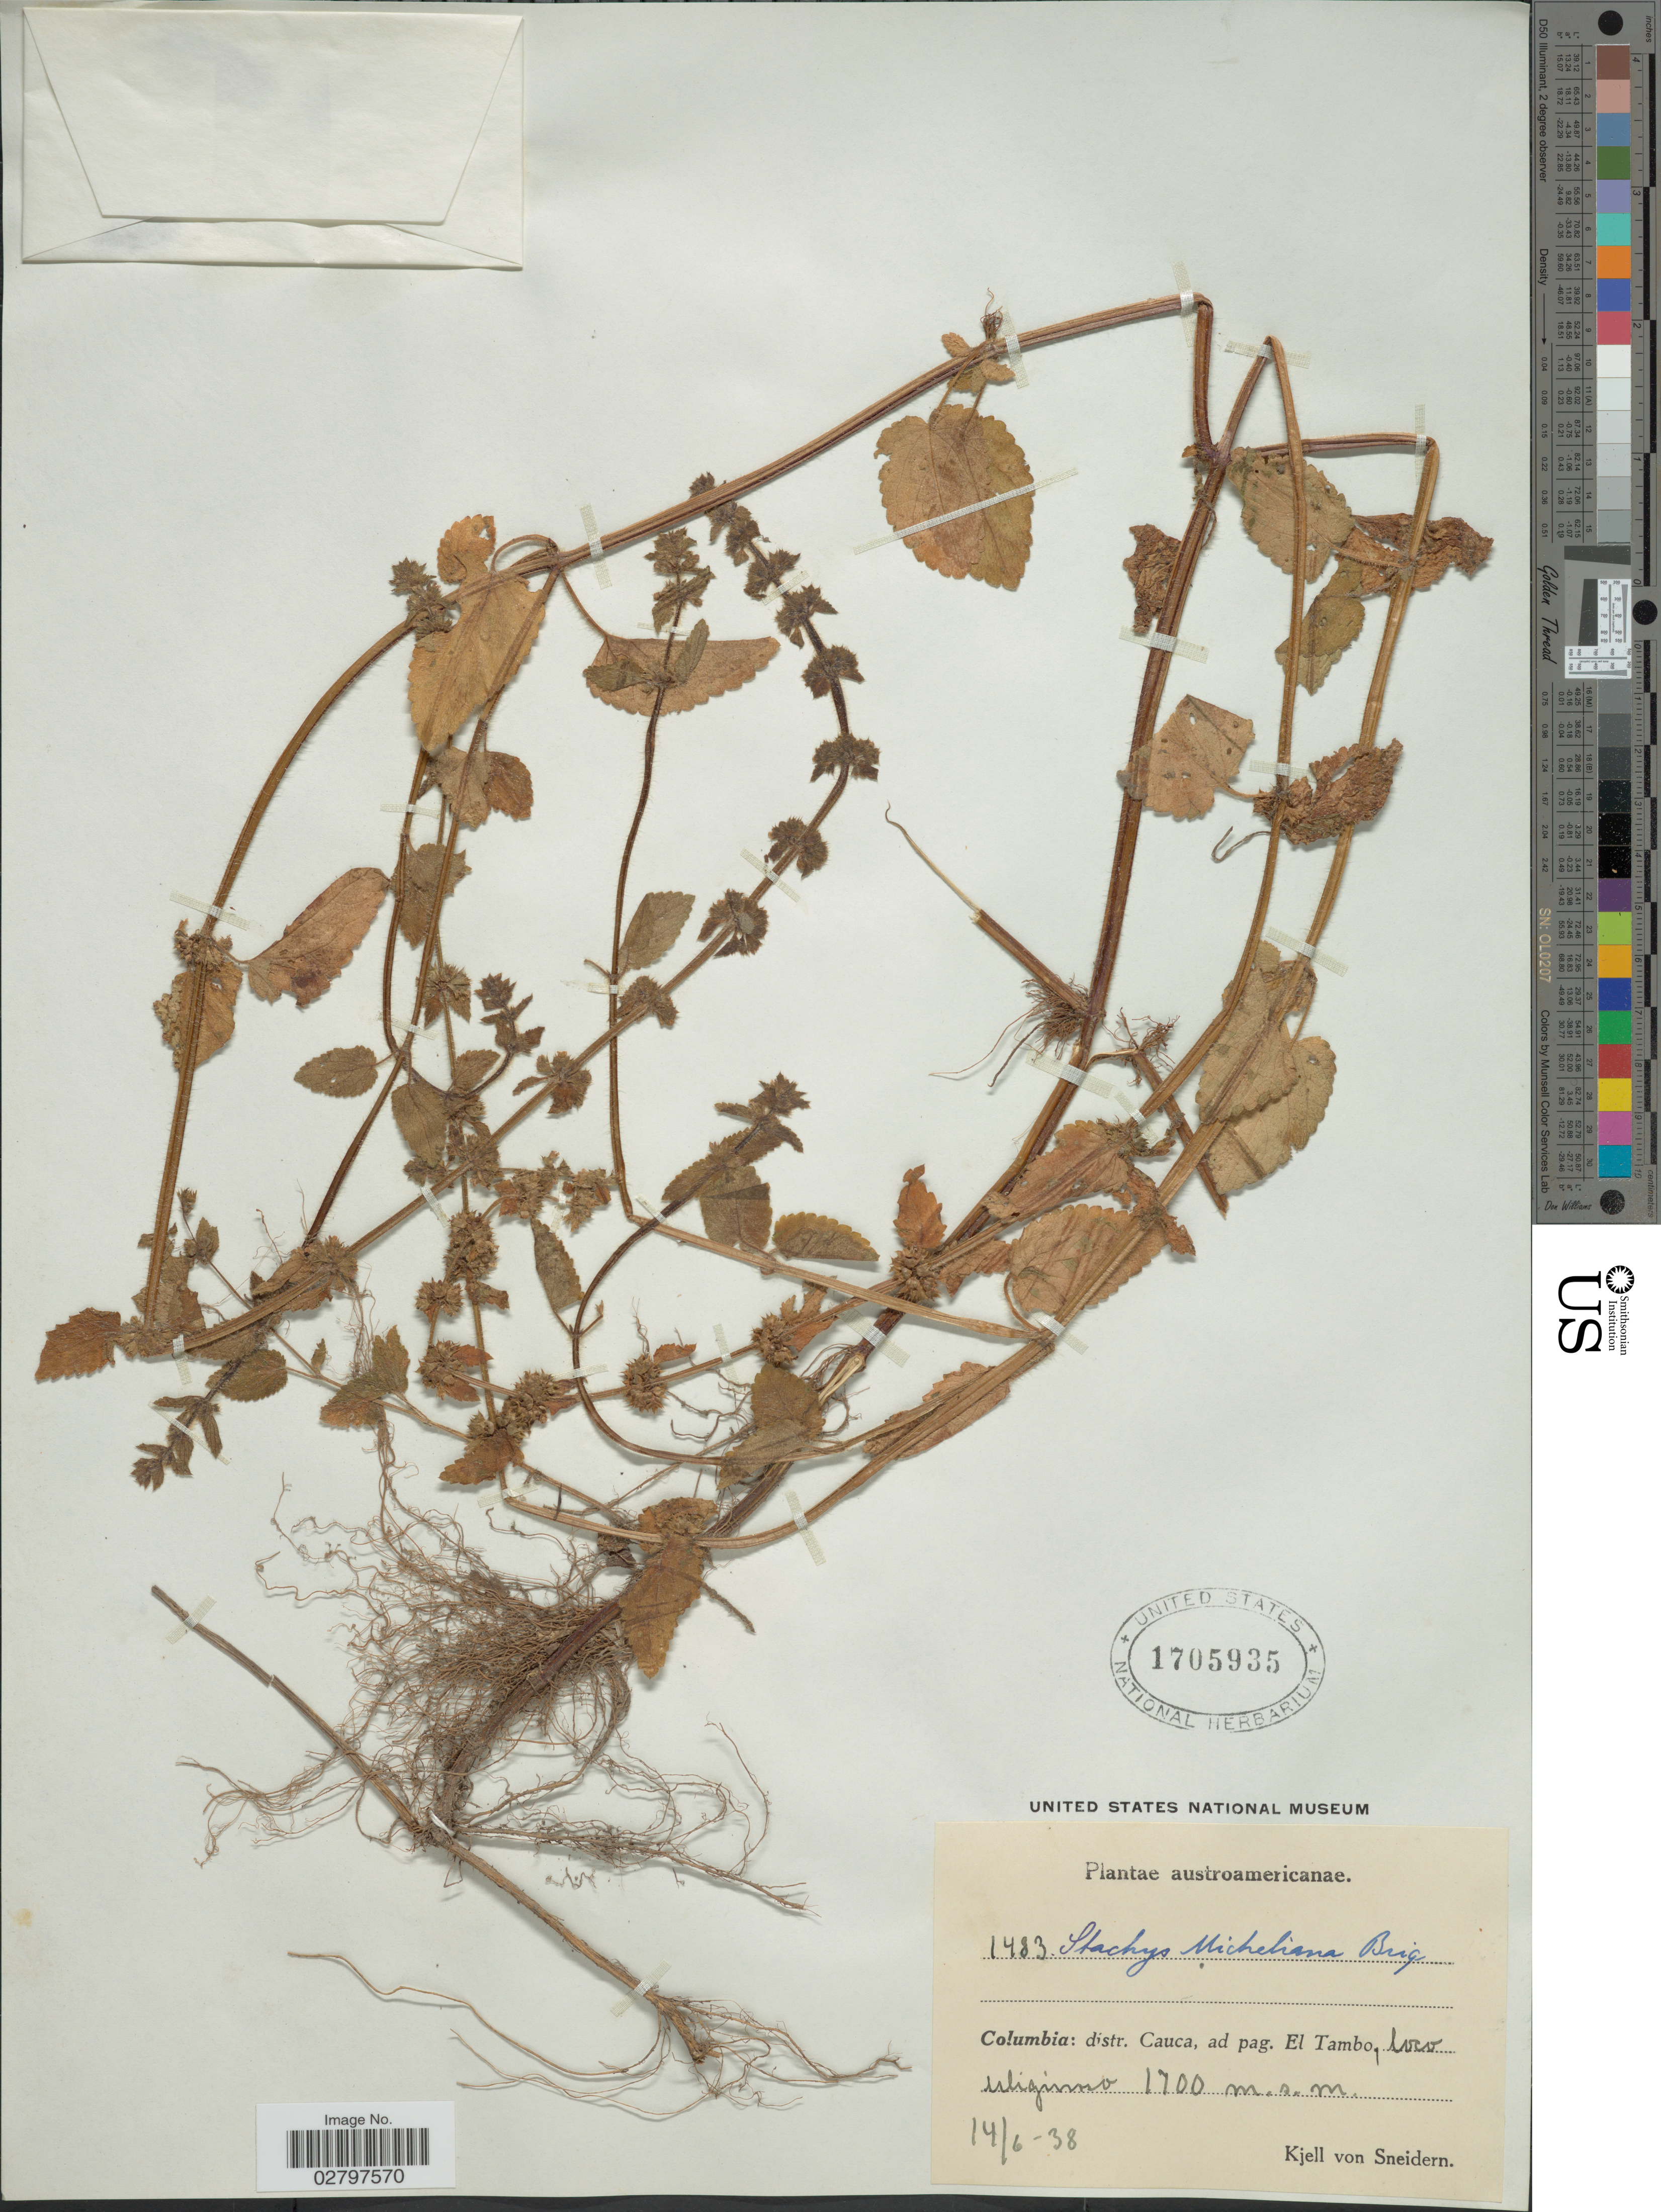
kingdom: Plantae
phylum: Tracheophyta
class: Magnoliopsida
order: Lamiales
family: Lamiaceae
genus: Stachys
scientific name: Stachys micheliana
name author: Briq. ex Micheli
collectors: K. von Sneidern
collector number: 1483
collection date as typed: Transcribed d/m/y: 14/6/38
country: Colombia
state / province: Cauca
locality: Distr. Cauca, ad pag. El Tambo.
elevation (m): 1700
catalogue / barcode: US 1705935